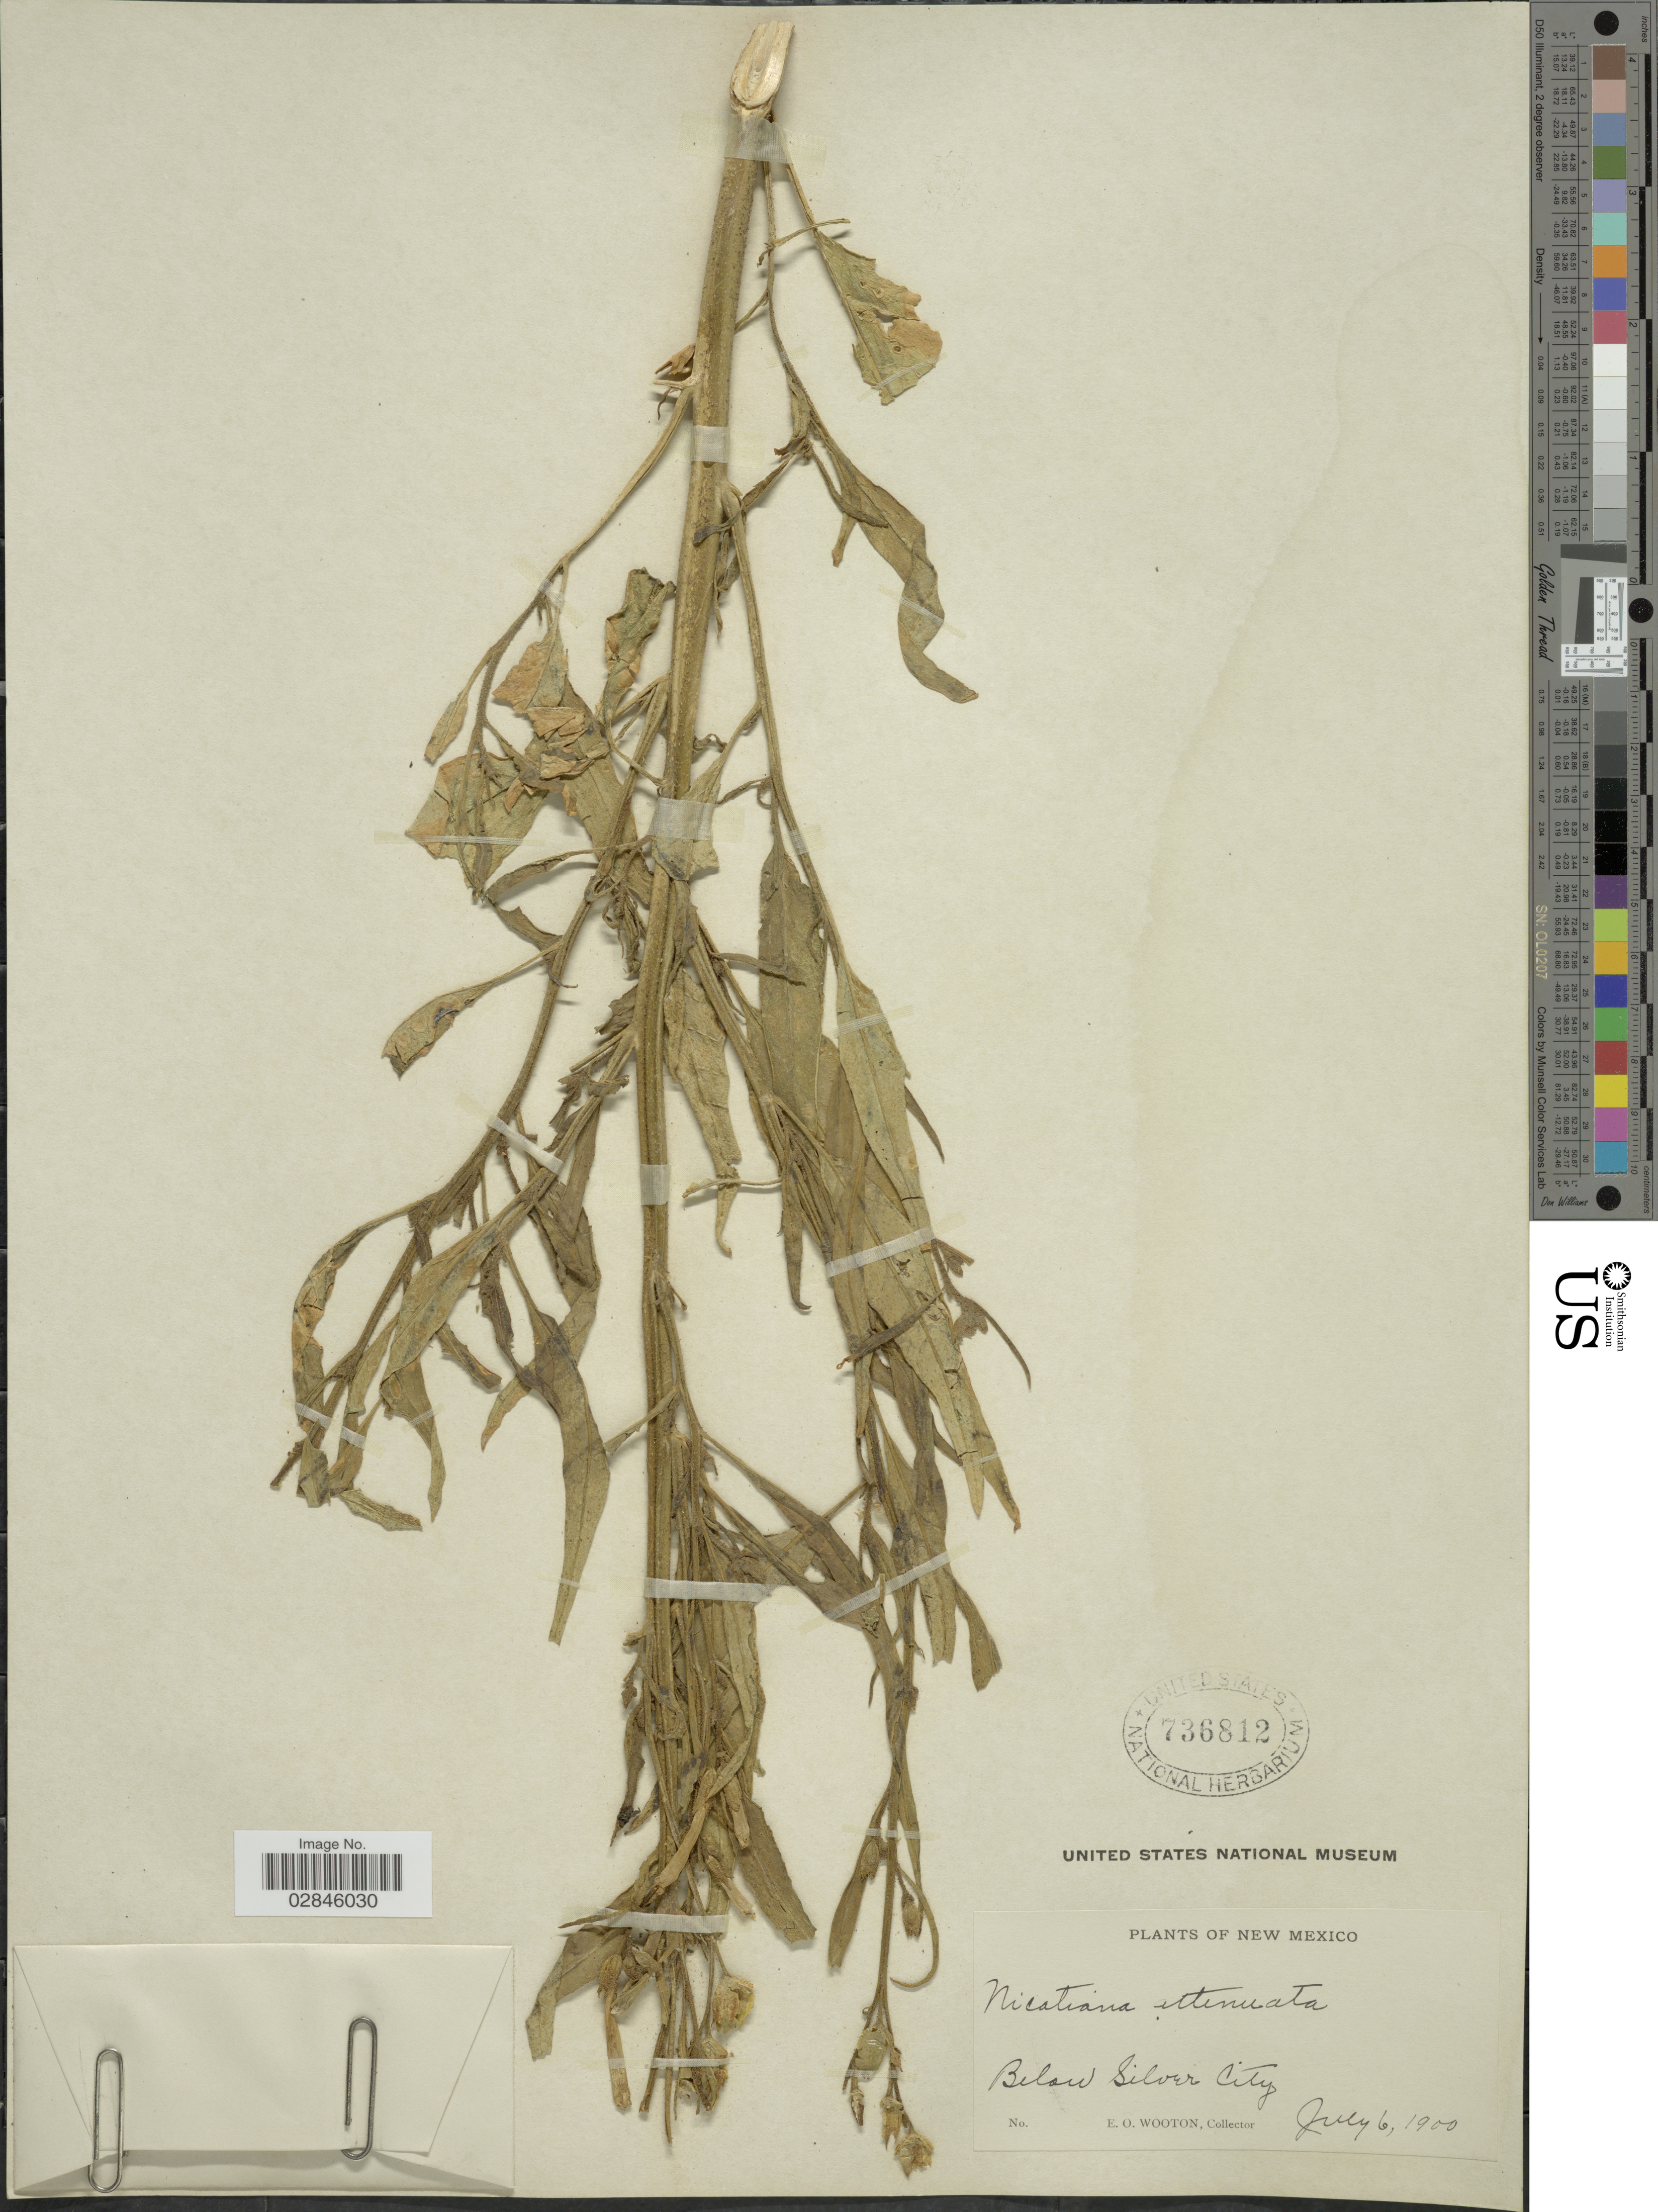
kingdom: Plantae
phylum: Tracheophyta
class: Magnoliopsida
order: Solanales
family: Solanaceae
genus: Nicotiana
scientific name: Nicotiana attenuata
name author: Torr. ex S. Watson in C. King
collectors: E. O. Wooton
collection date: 1900-07-06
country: United States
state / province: New Mexico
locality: Below Silver City.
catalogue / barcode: US 736812